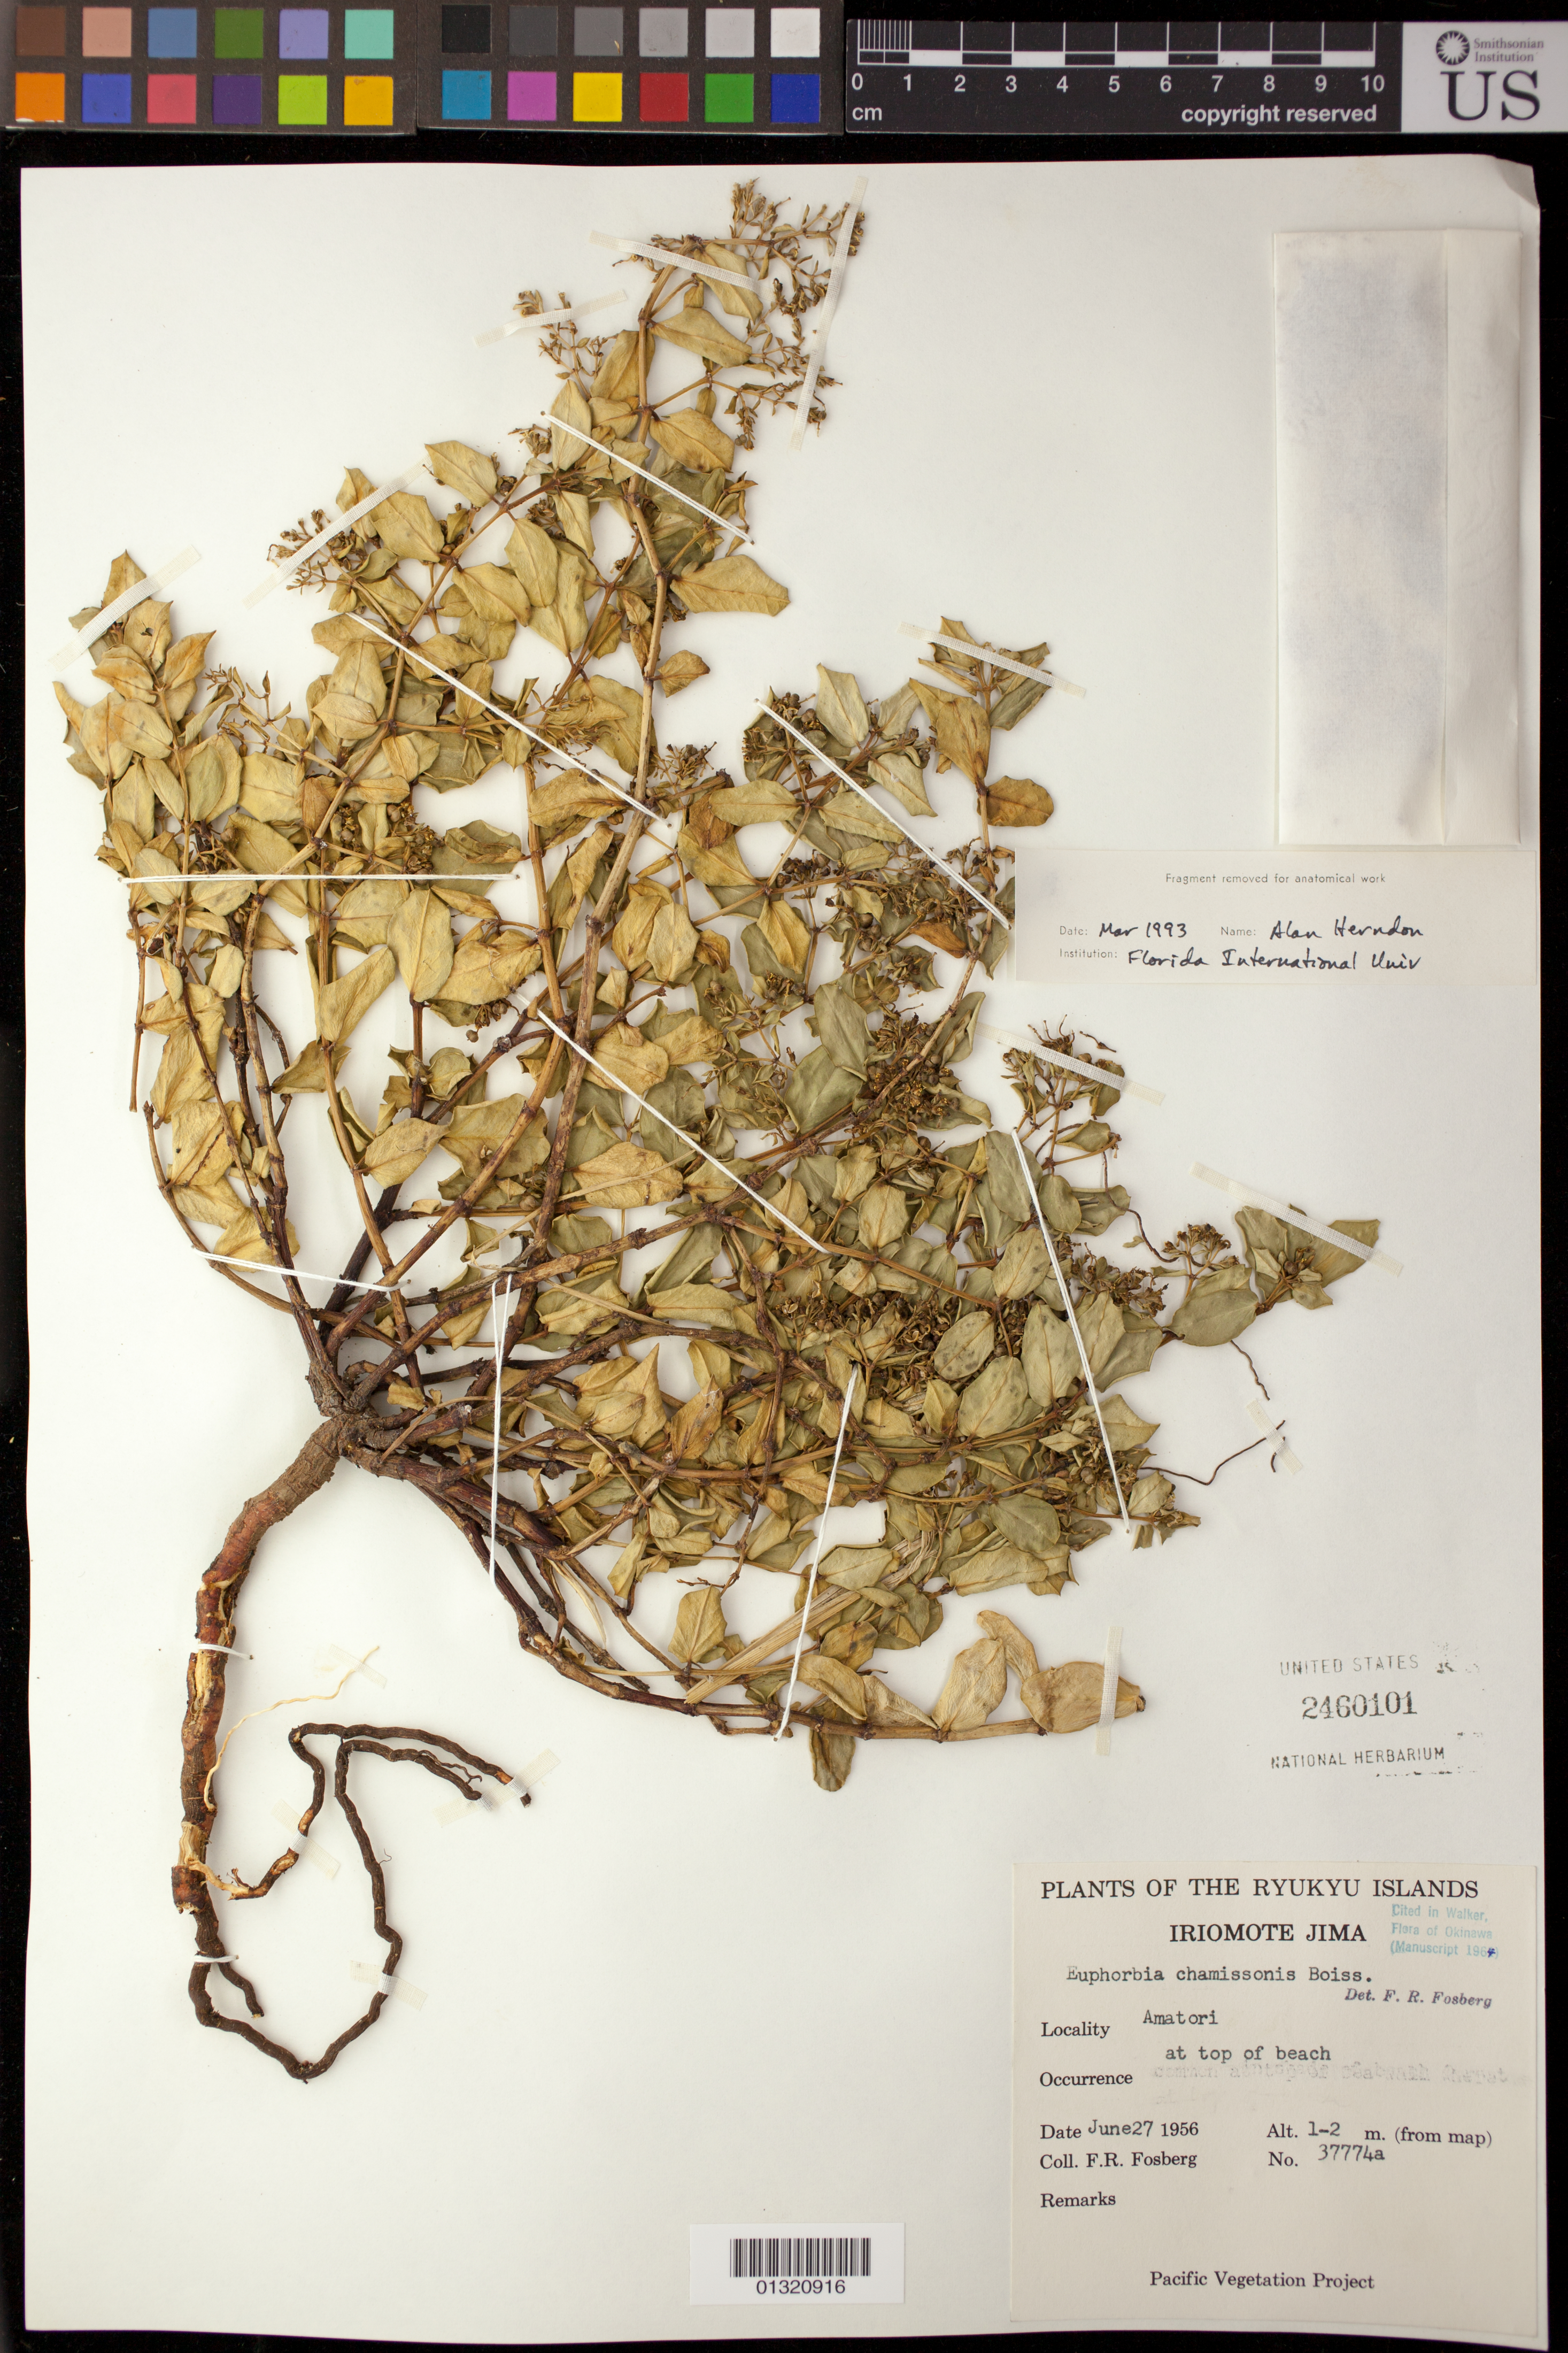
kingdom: Plantae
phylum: Tracheophyta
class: Magnoliopsida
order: Malpighiales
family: Euphorbiaceae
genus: Euphorbia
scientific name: Euphorbia chamissonis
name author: (Klotzsch ex Klotzsch & Garcke) Boiss.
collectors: F. R. Fosberg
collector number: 37774a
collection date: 1956-06-27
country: Japan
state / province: Okinawa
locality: Iriomote-Jima , Amatori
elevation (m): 1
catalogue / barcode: US 2460101